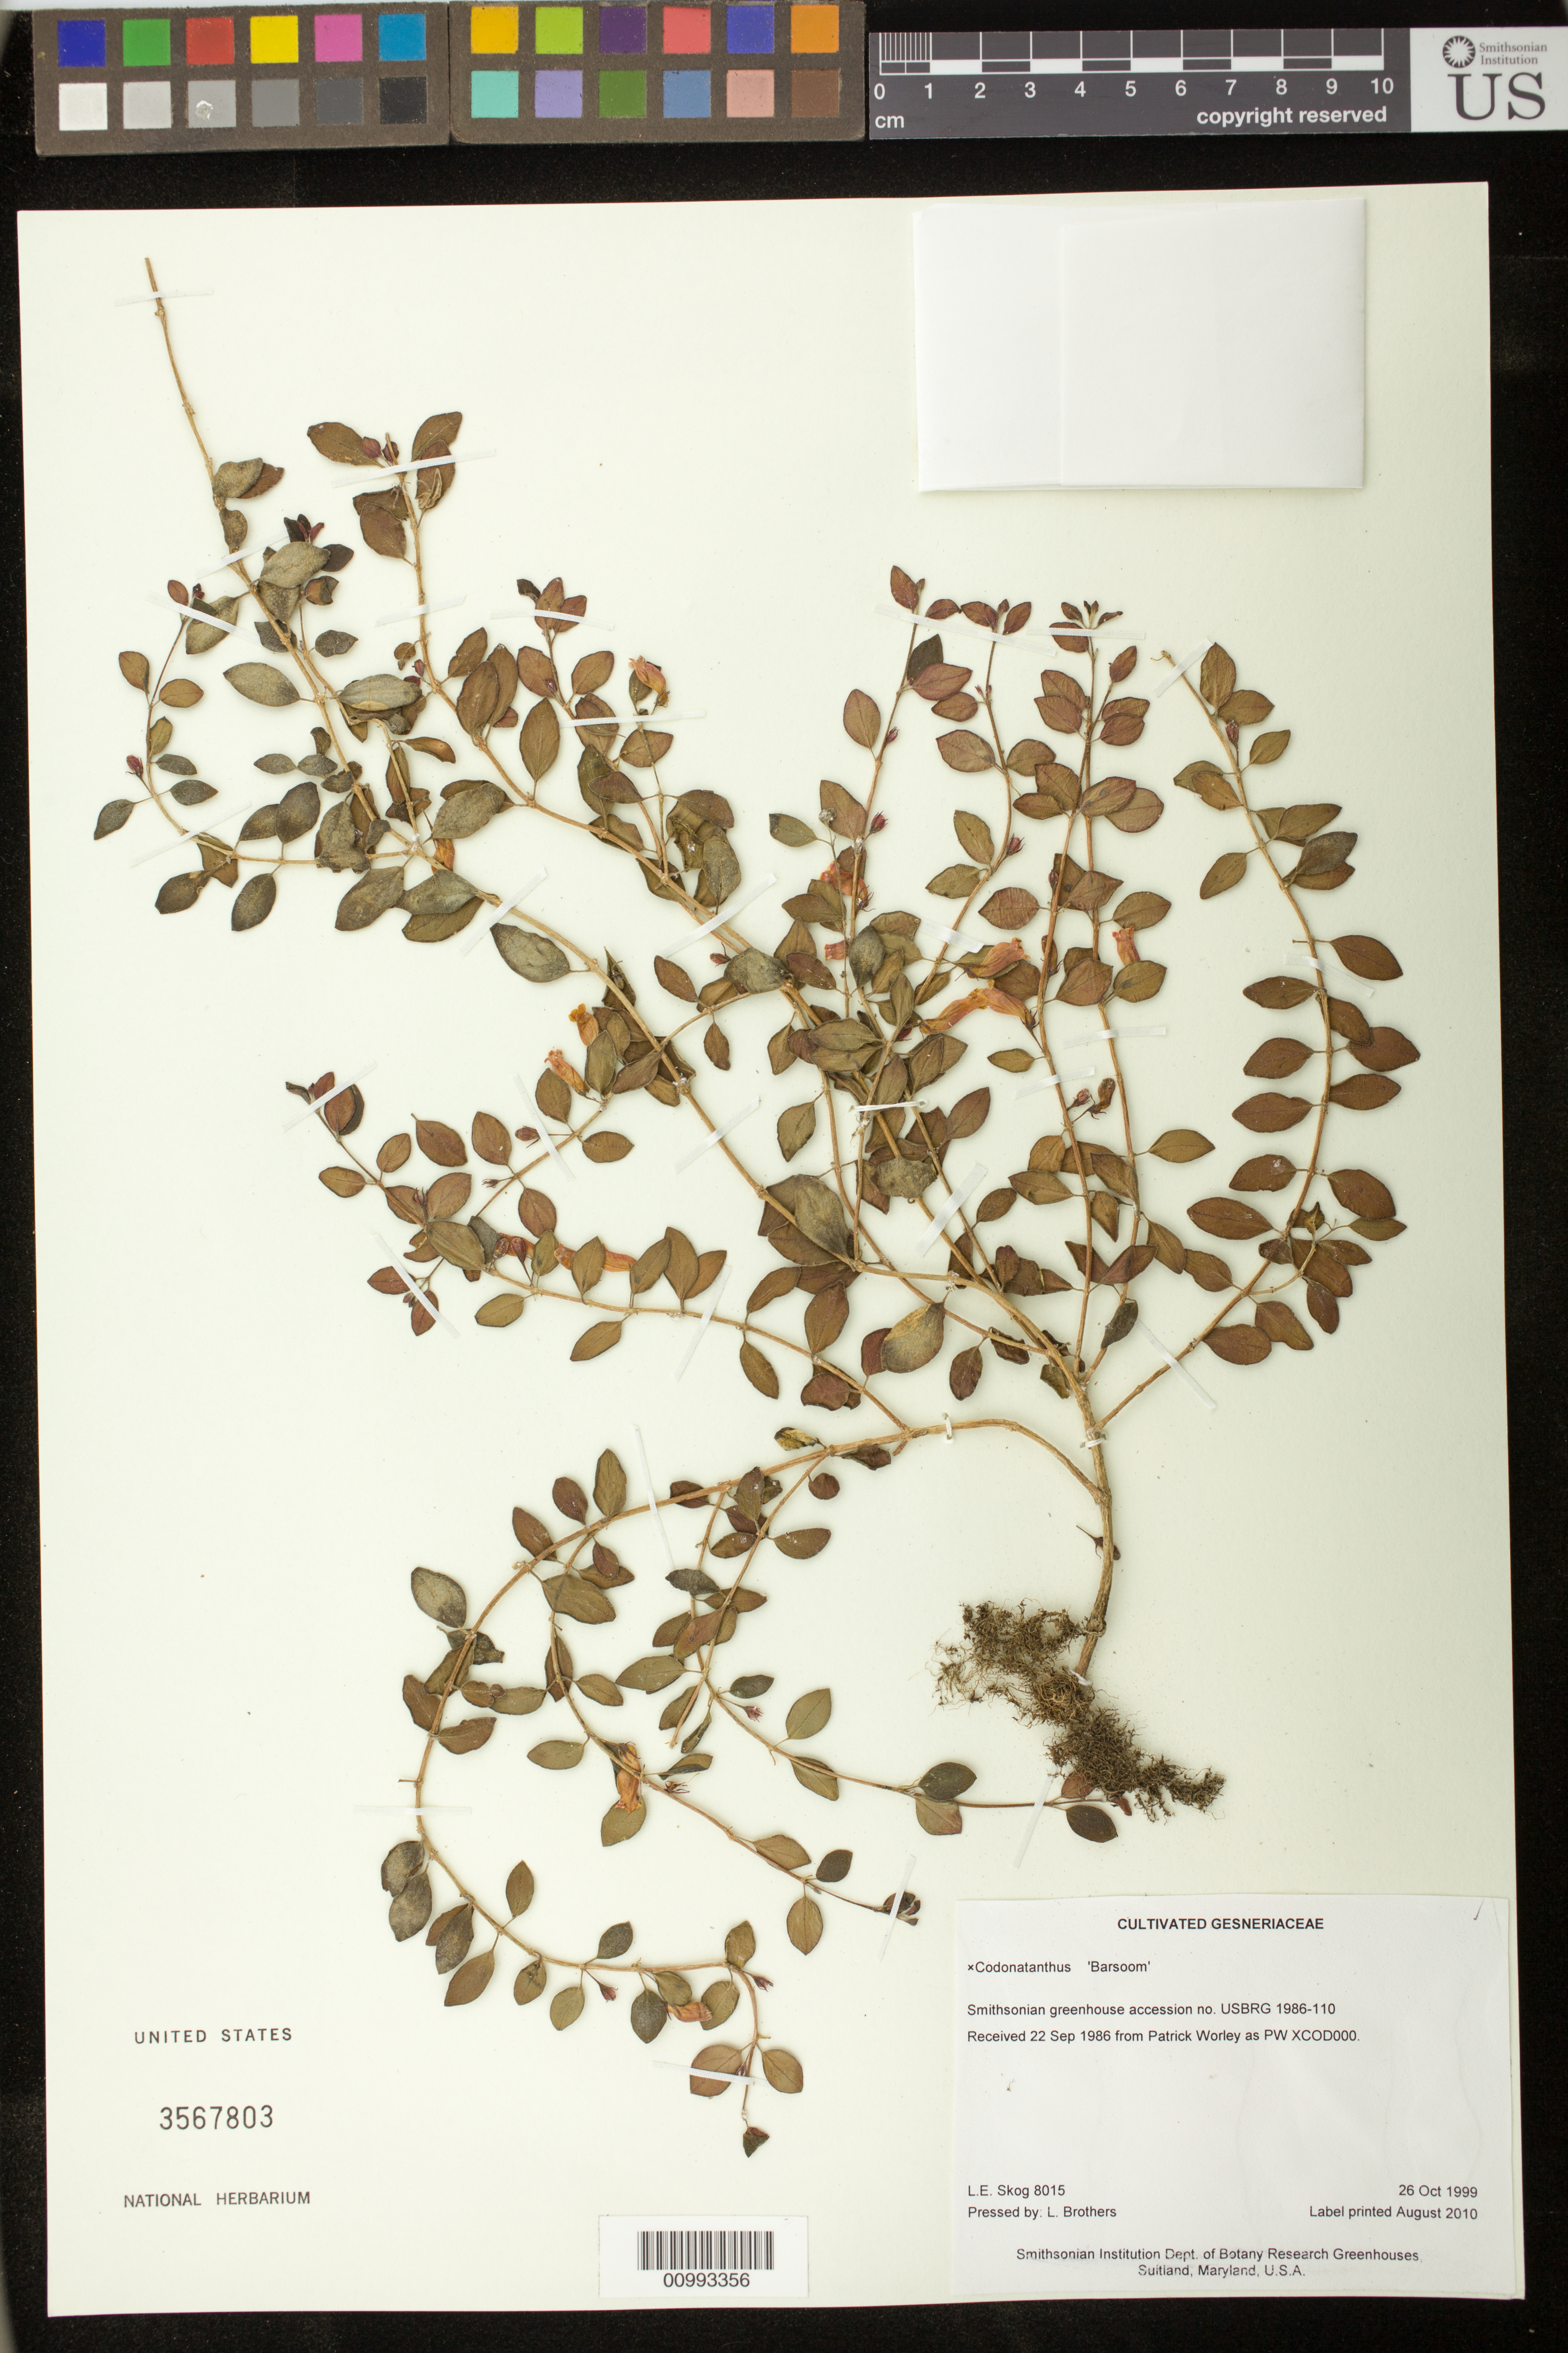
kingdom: Plantae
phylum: Tracheophyta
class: Magnoliopsida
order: Lamiales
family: Gesneriaceae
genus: Codonatanthus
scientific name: x Codonatanthus 'Barsoom'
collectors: L. E. Skog & L. Brothers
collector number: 8015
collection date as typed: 26 Oct 1999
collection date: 1999-10-26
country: United States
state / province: Maryland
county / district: Prince George's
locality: Smithsonian Institution Dept. of Botany Research Greenhouses, Suitland, Maryland, U.S.A.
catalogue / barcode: US 3567803